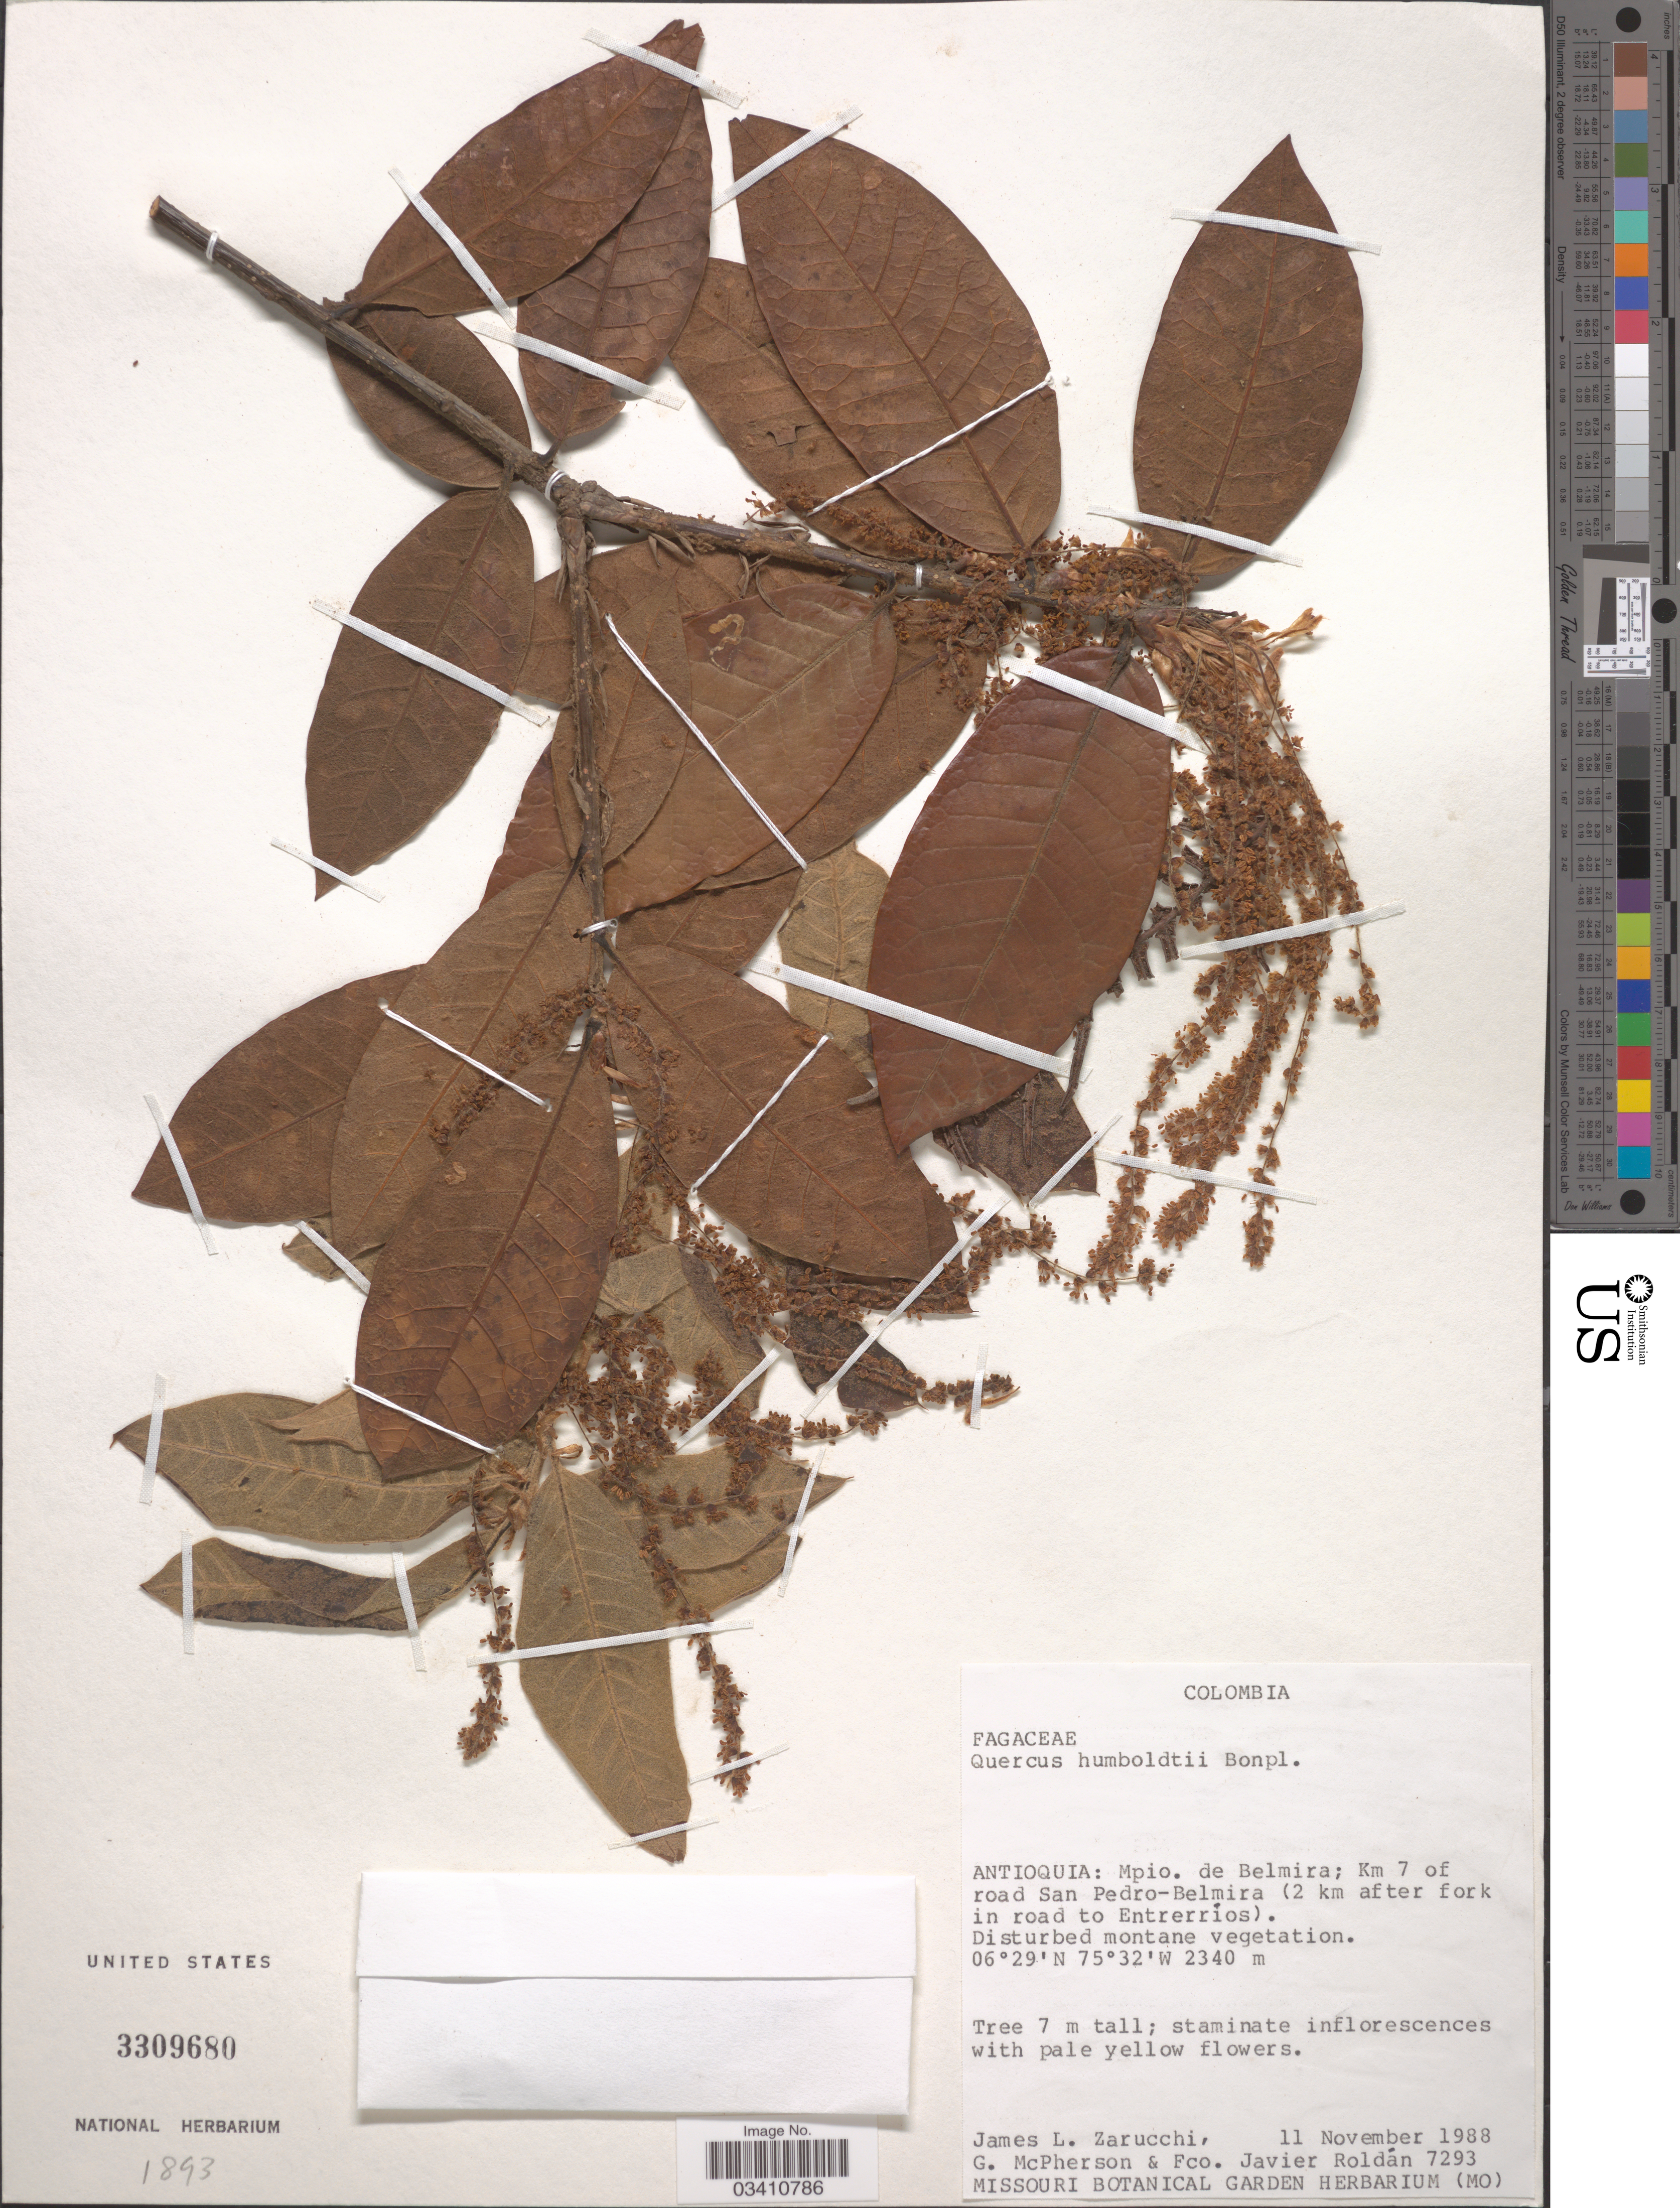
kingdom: Plantae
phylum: Tracheophyta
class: Magnoliopsida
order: Fagales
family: Fagaceae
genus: Quercus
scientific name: Quercus humboldtii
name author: Bonpl.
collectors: J. L. Zarucchi, G. McPherson & F. J. Roldán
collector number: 7293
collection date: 1988-11-11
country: Colombia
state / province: Antioquia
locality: Mpio. de Belmira; Km 7 of road San Pedro-Belmira (2 km after fork in road to Entrerríos).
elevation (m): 2340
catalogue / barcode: US 3309680